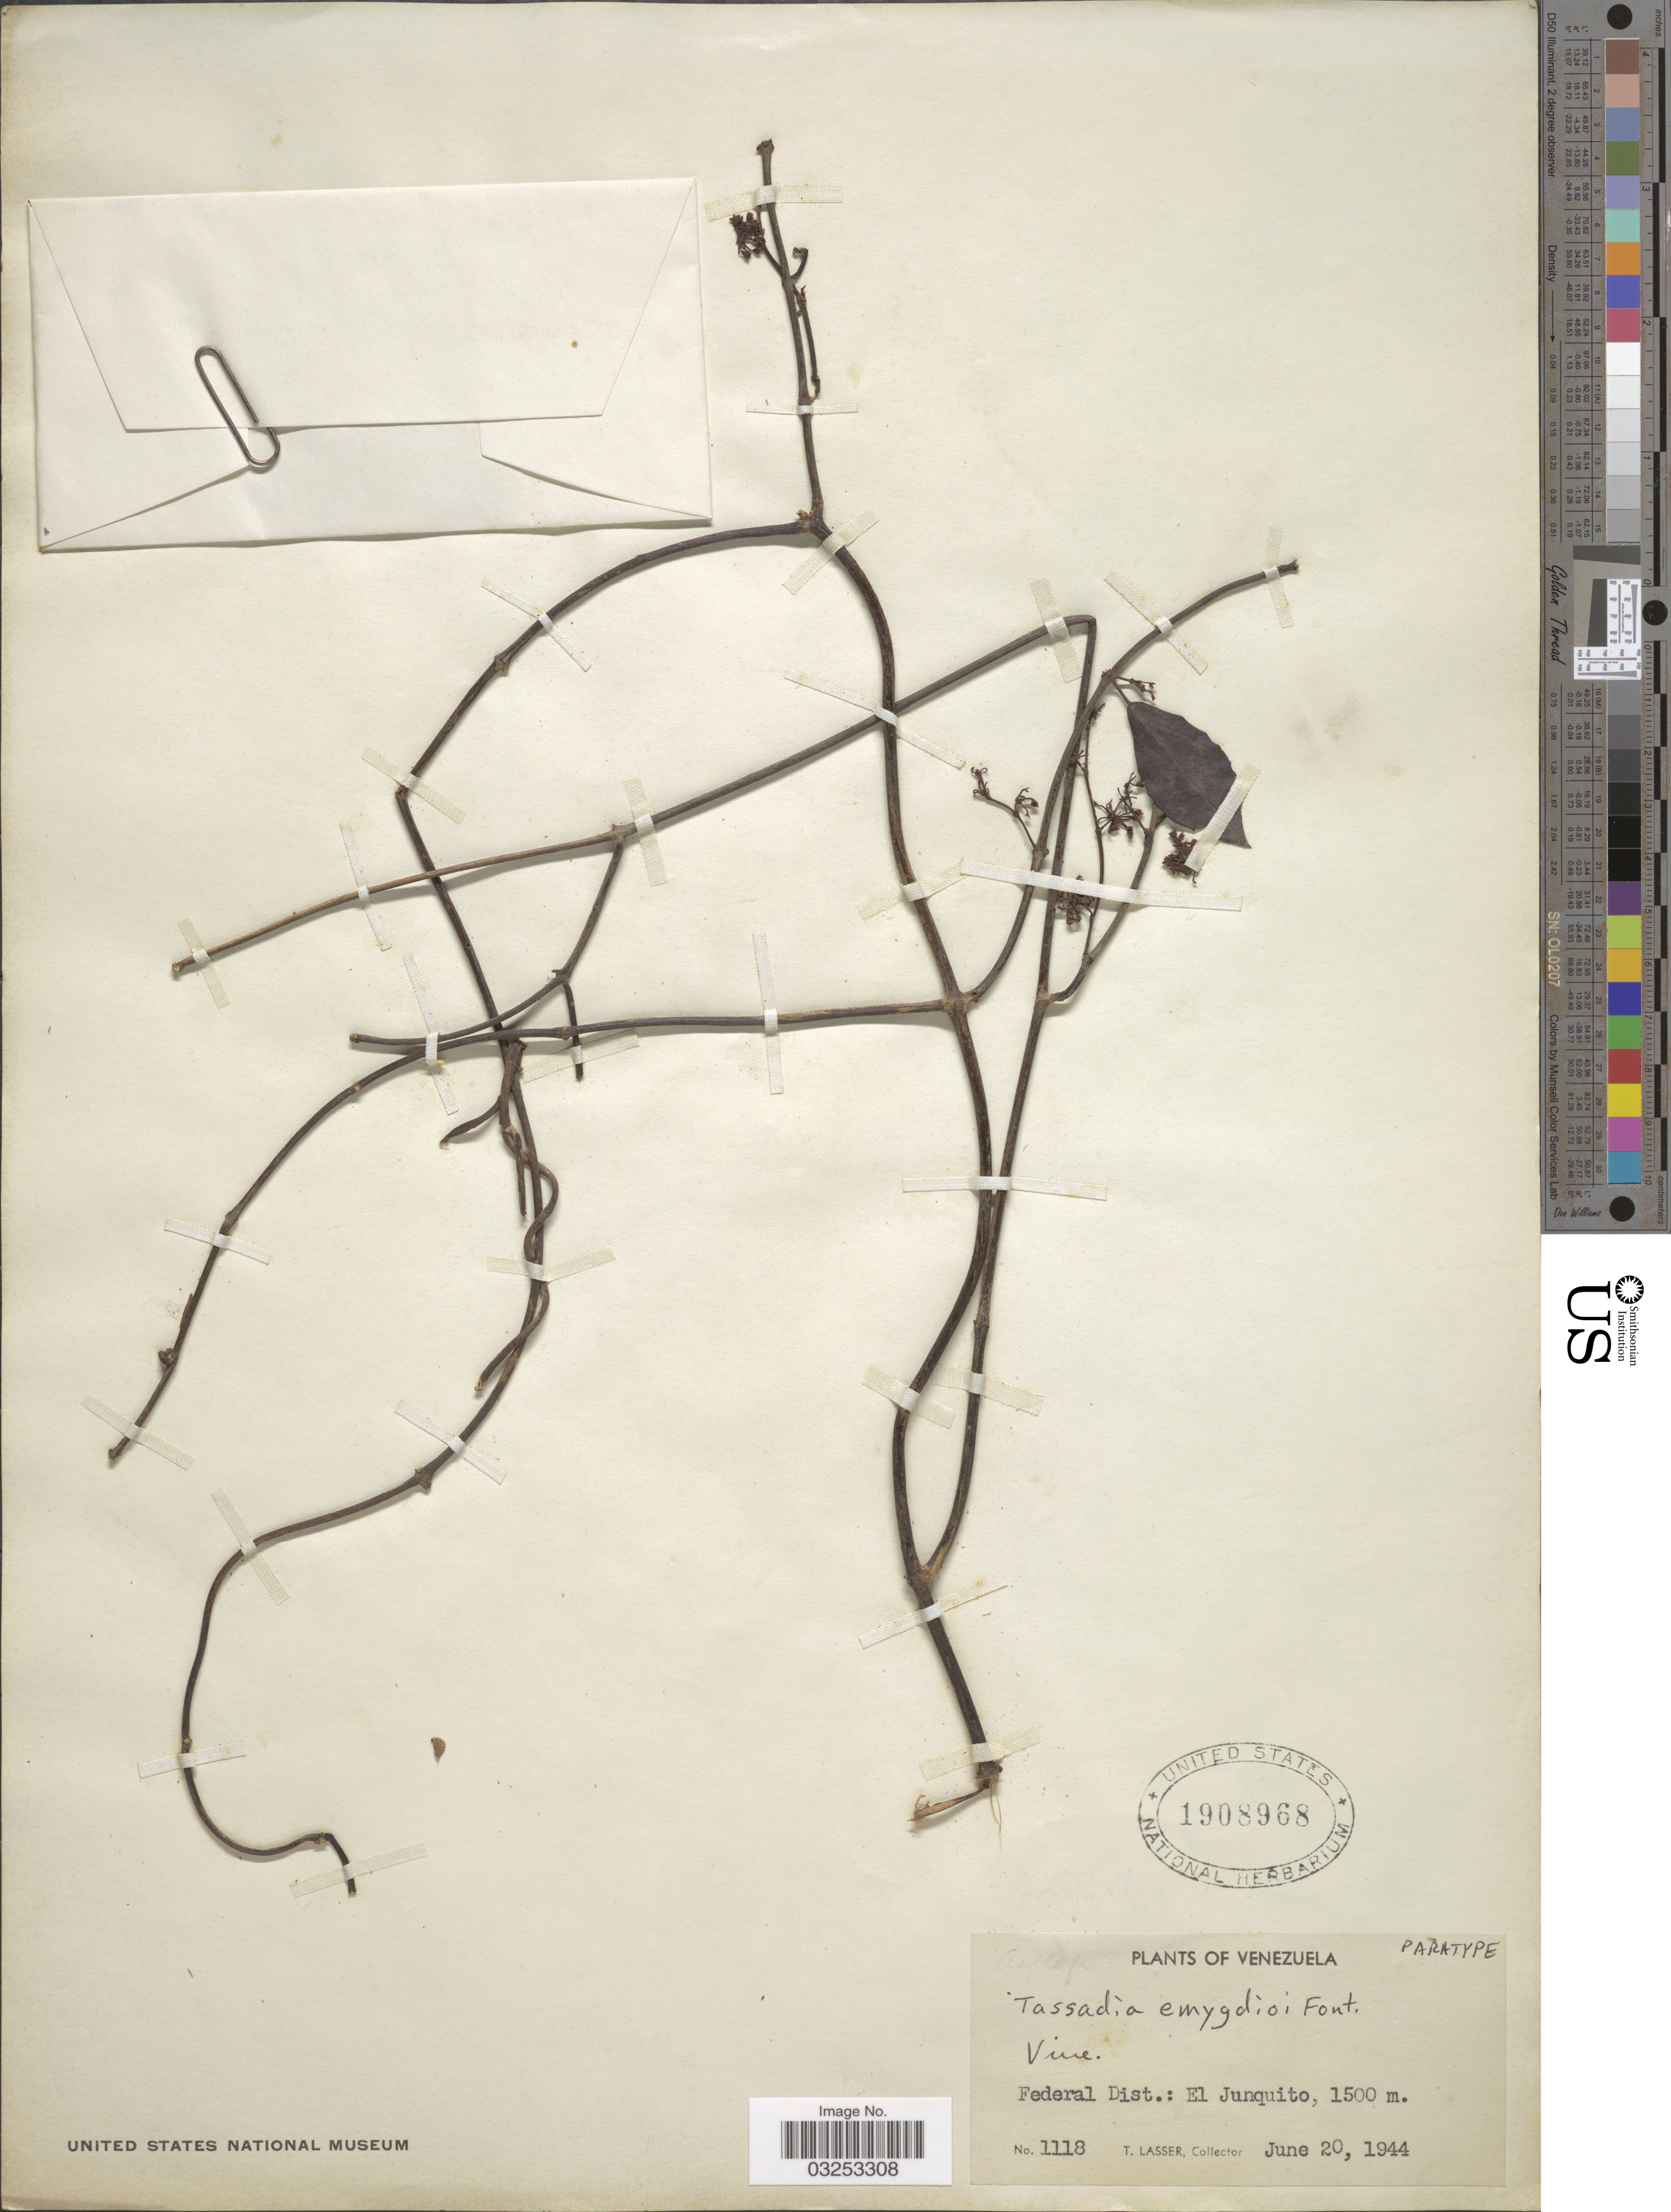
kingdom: Plantae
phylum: Tracheophyta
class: Magnoliopsida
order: Gentianales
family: Apocynaceae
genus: Tassadia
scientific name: Tassadia emygdioi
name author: Fontella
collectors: T. Lasser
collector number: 1118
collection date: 1944-06-20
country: Venezuela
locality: Federal Dist.: El Junquito.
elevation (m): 1500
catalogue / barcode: US 1908968